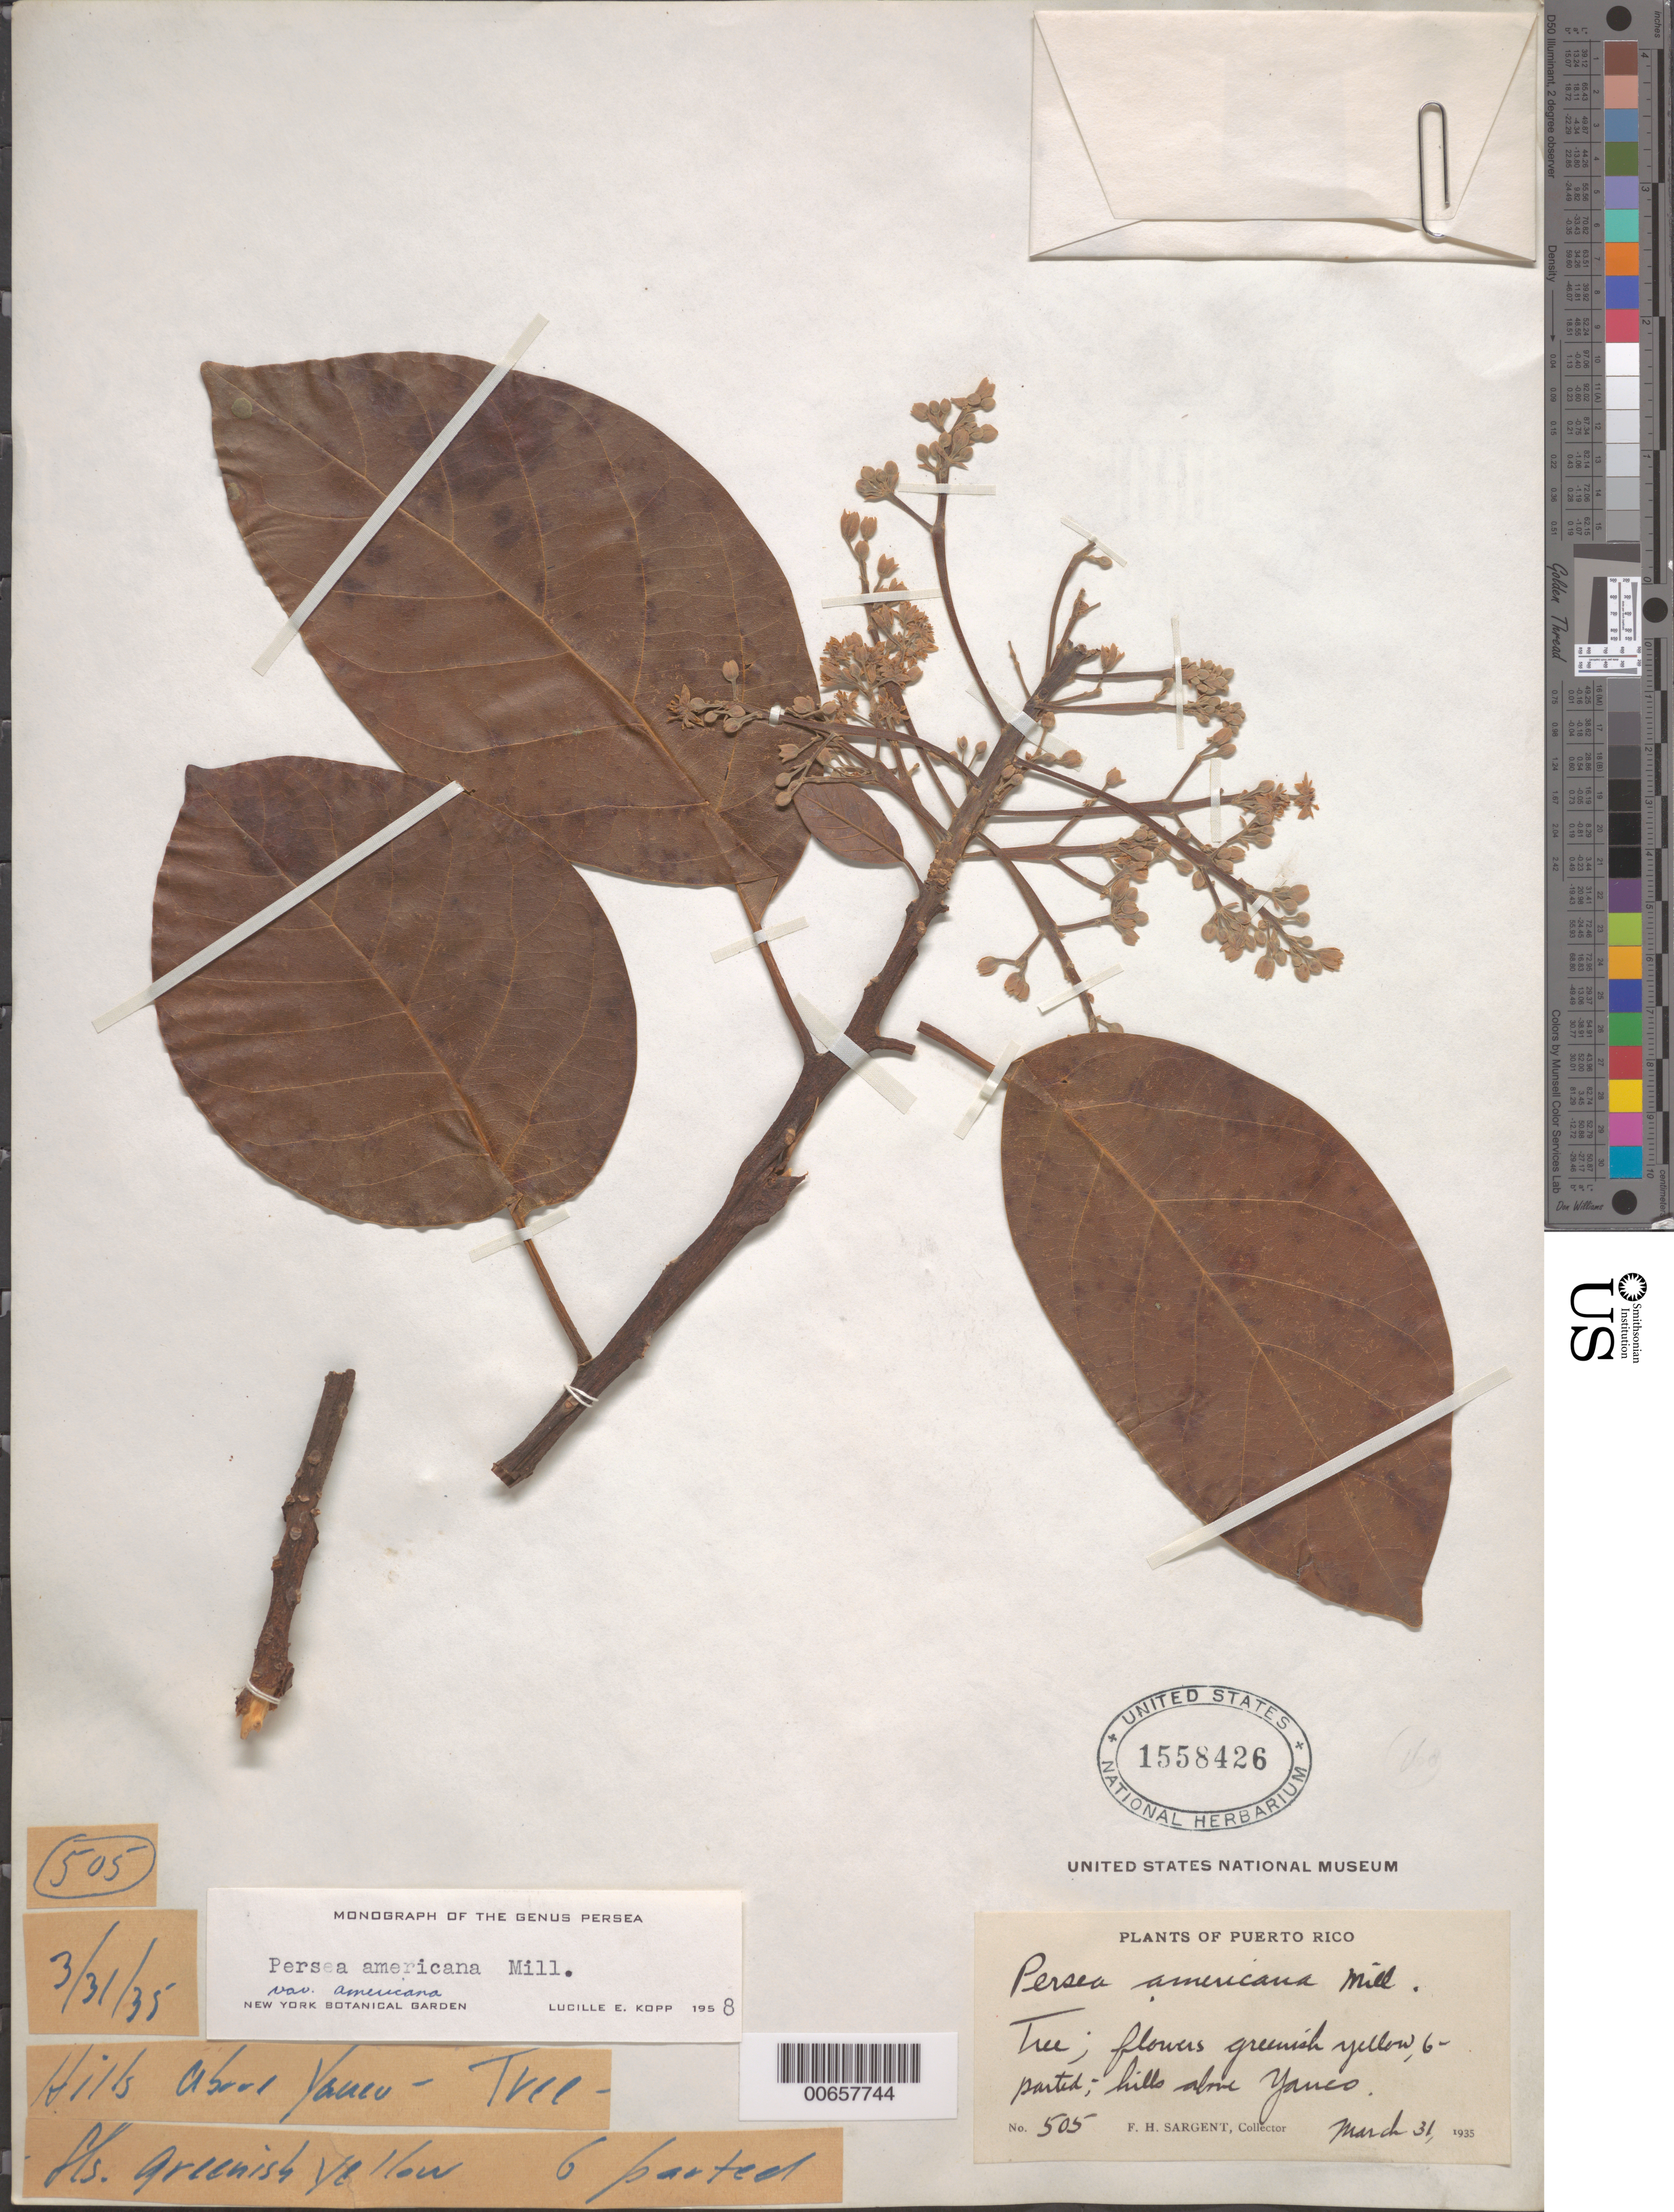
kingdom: Plantae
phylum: Tracheophyta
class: Magnoliopsida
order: Laurales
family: Lauraceae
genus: Persea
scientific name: Persea americana var. americana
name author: Mill.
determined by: Kopp, L. E., (NY), New York Botanical Garden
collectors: F. H. Sargent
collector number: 505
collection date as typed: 31 Mar 1935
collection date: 1935-03-31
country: Puerto Rico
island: Greater Antilles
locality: Yauco, hills above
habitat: Hills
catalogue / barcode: US 1558426